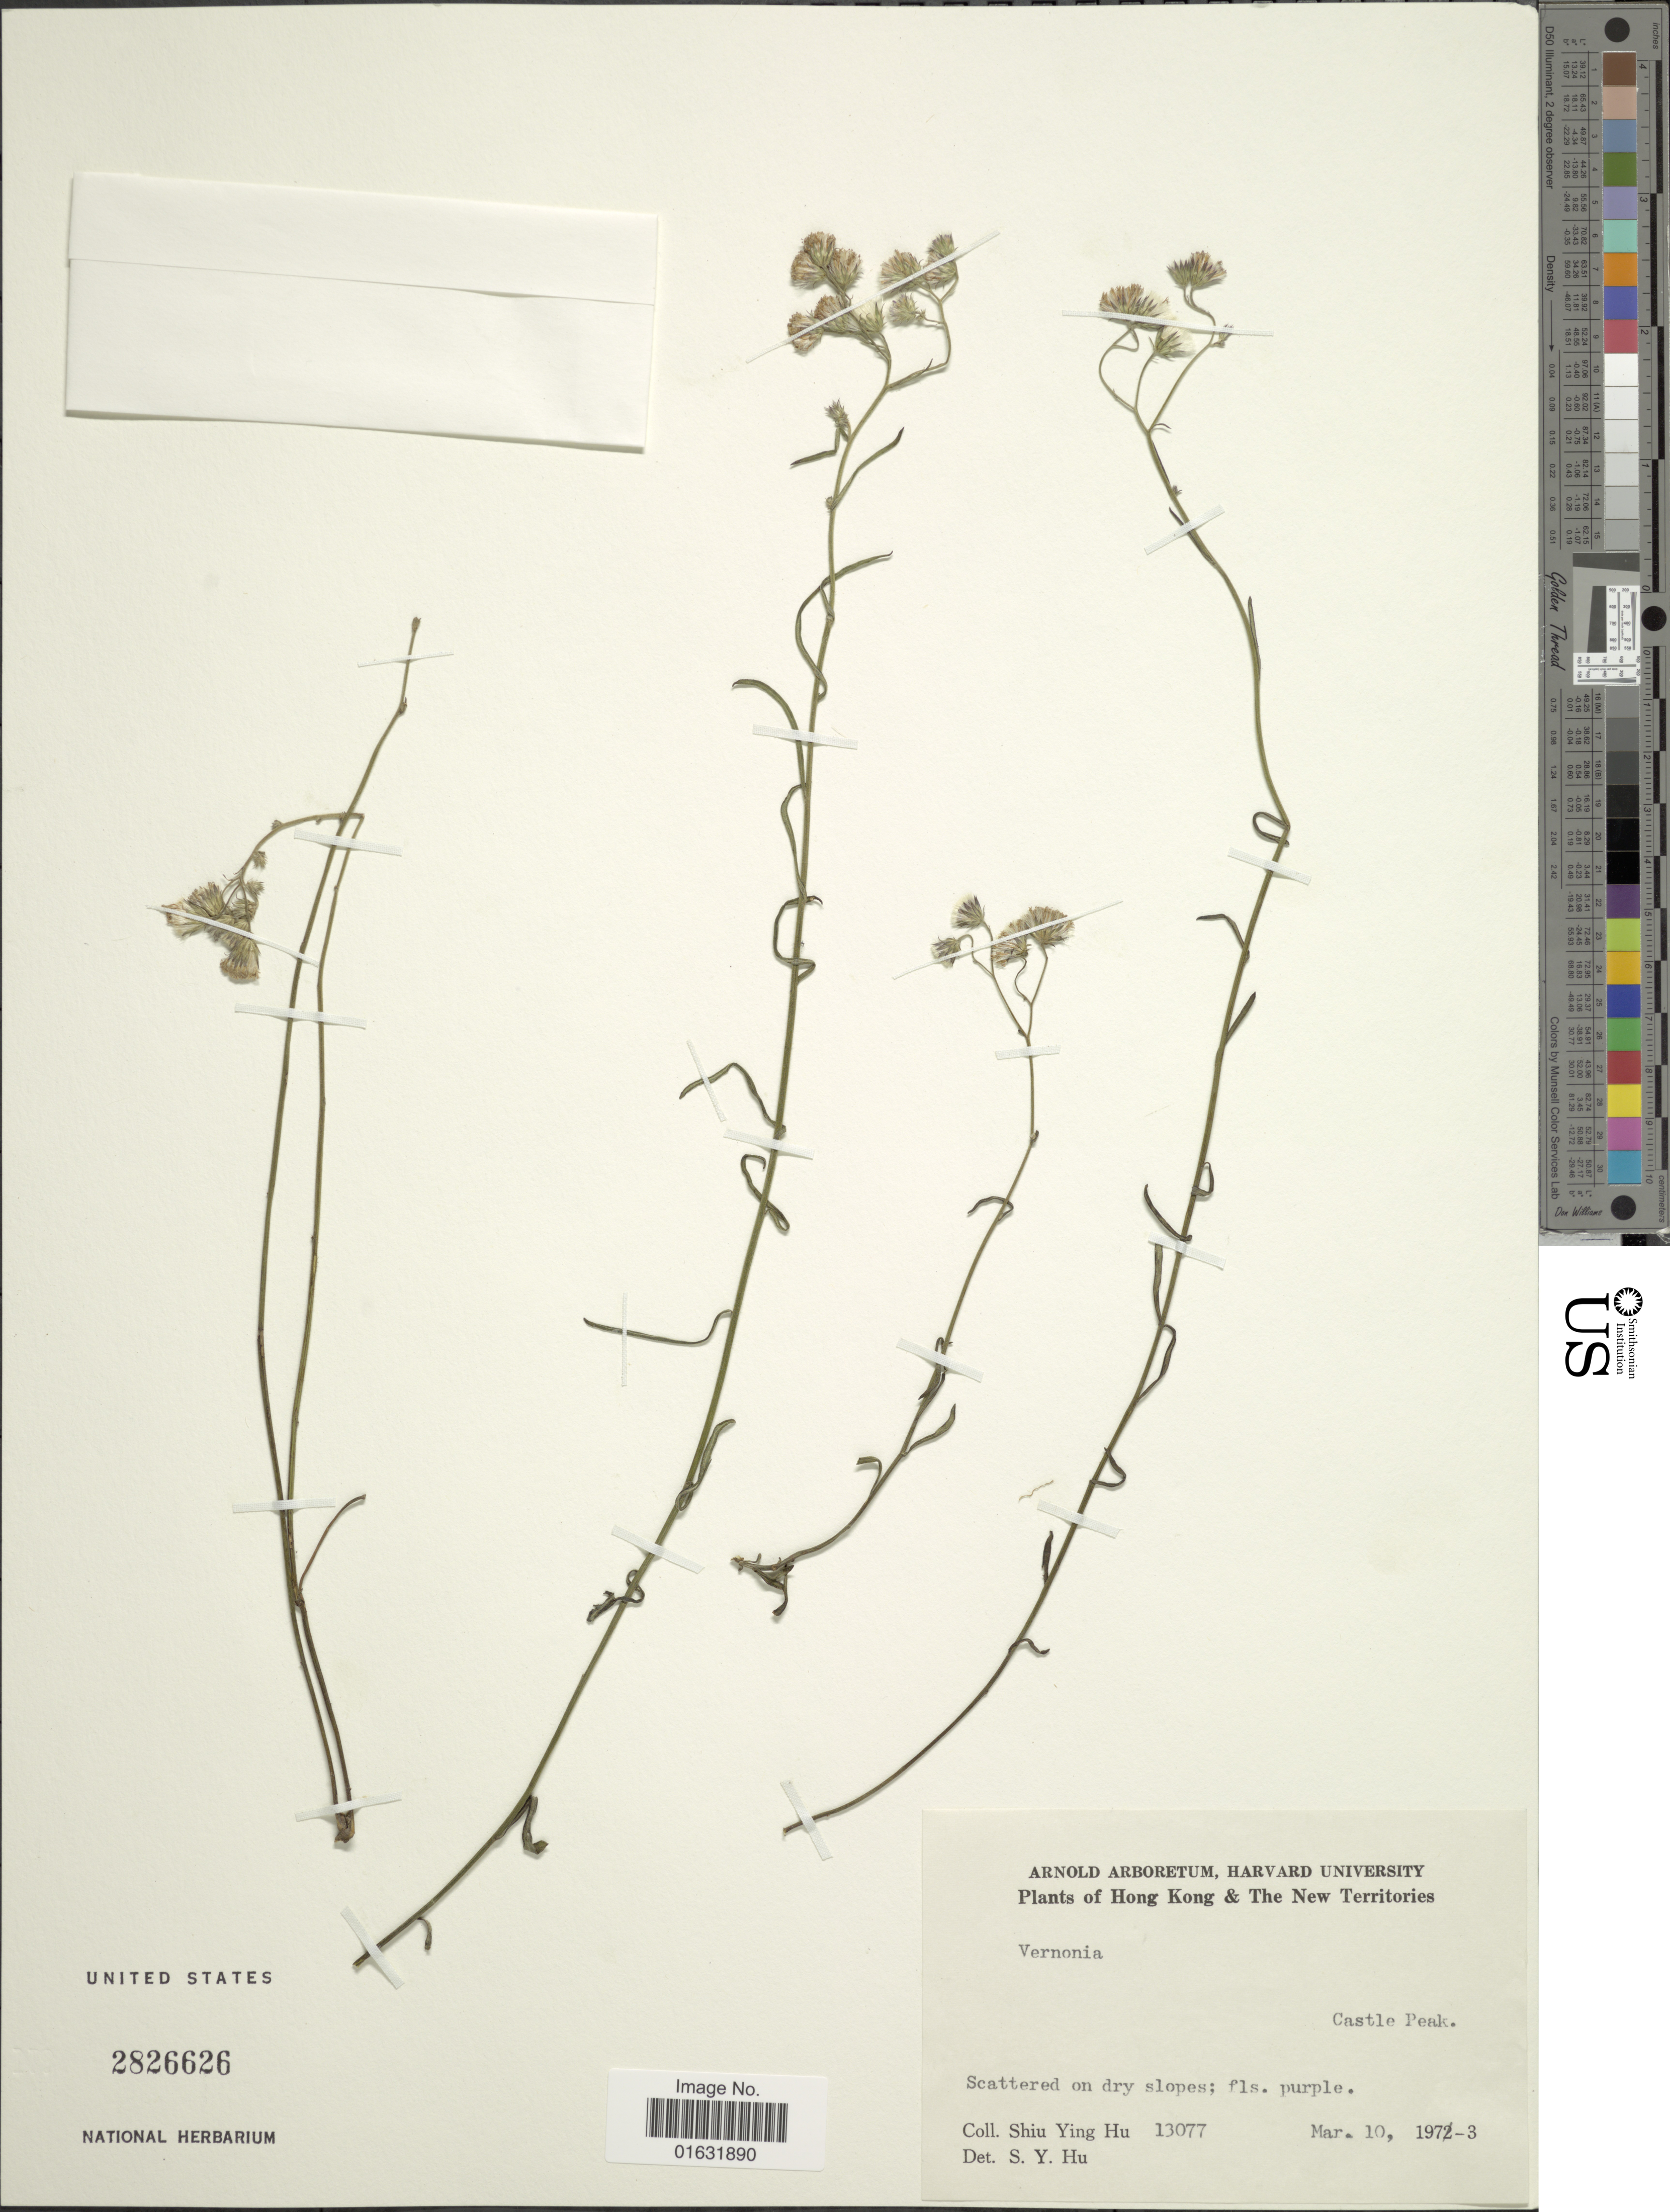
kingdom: Plantae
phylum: Tracheophyta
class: Magnoliopsida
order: Asterales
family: Asteraceae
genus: Cyanthillium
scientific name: Cyanthillium conyzoides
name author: (DC. in Wight) H. Rob.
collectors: S. Y. Hu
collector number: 13077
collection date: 1973-03-10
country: China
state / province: Hong Kong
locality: The New Territories, Castle Peak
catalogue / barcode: US 2826626